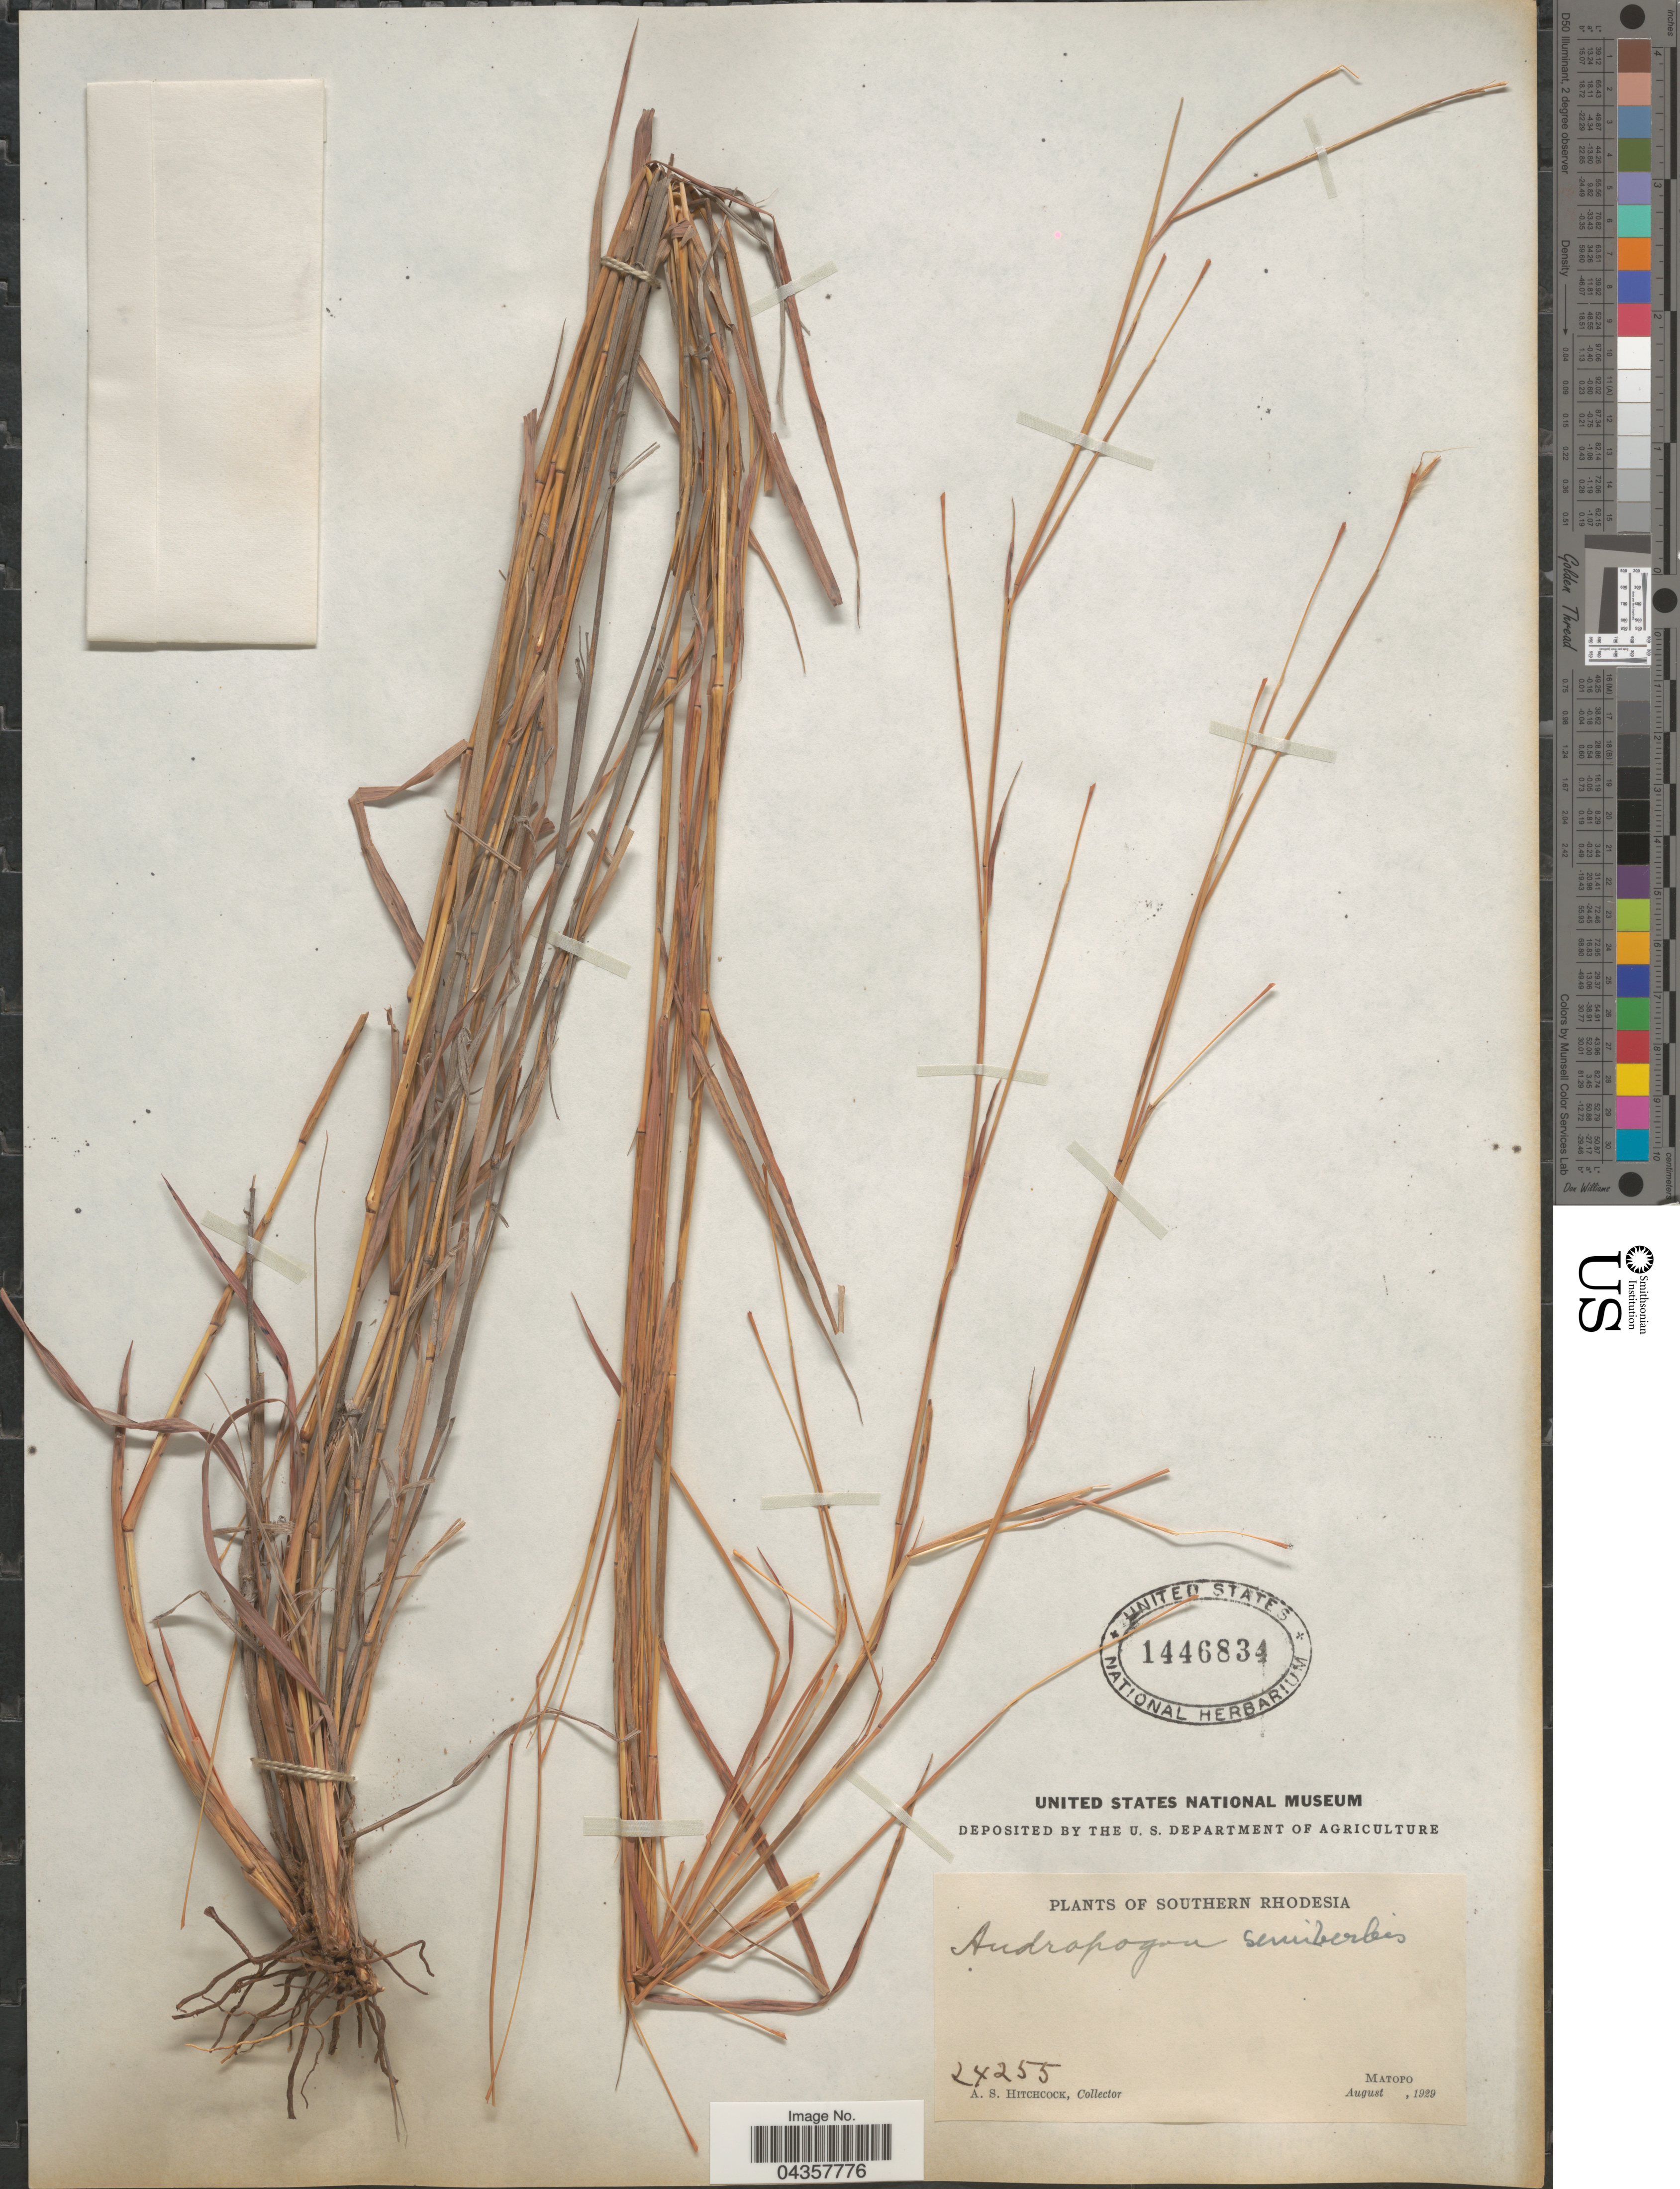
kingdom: Plantae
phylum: Tracheophyta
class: Liliopsida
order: Poales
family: Poaceae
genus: Schizachyrium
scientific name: Schizachyrium sanguineum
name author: (Retz.) Alston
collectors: A. S. Hitchcock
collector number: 24255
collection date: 1929-08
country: Zimbabwe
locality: Southern Rhodesia. Matopo.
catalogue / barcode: US 1446834